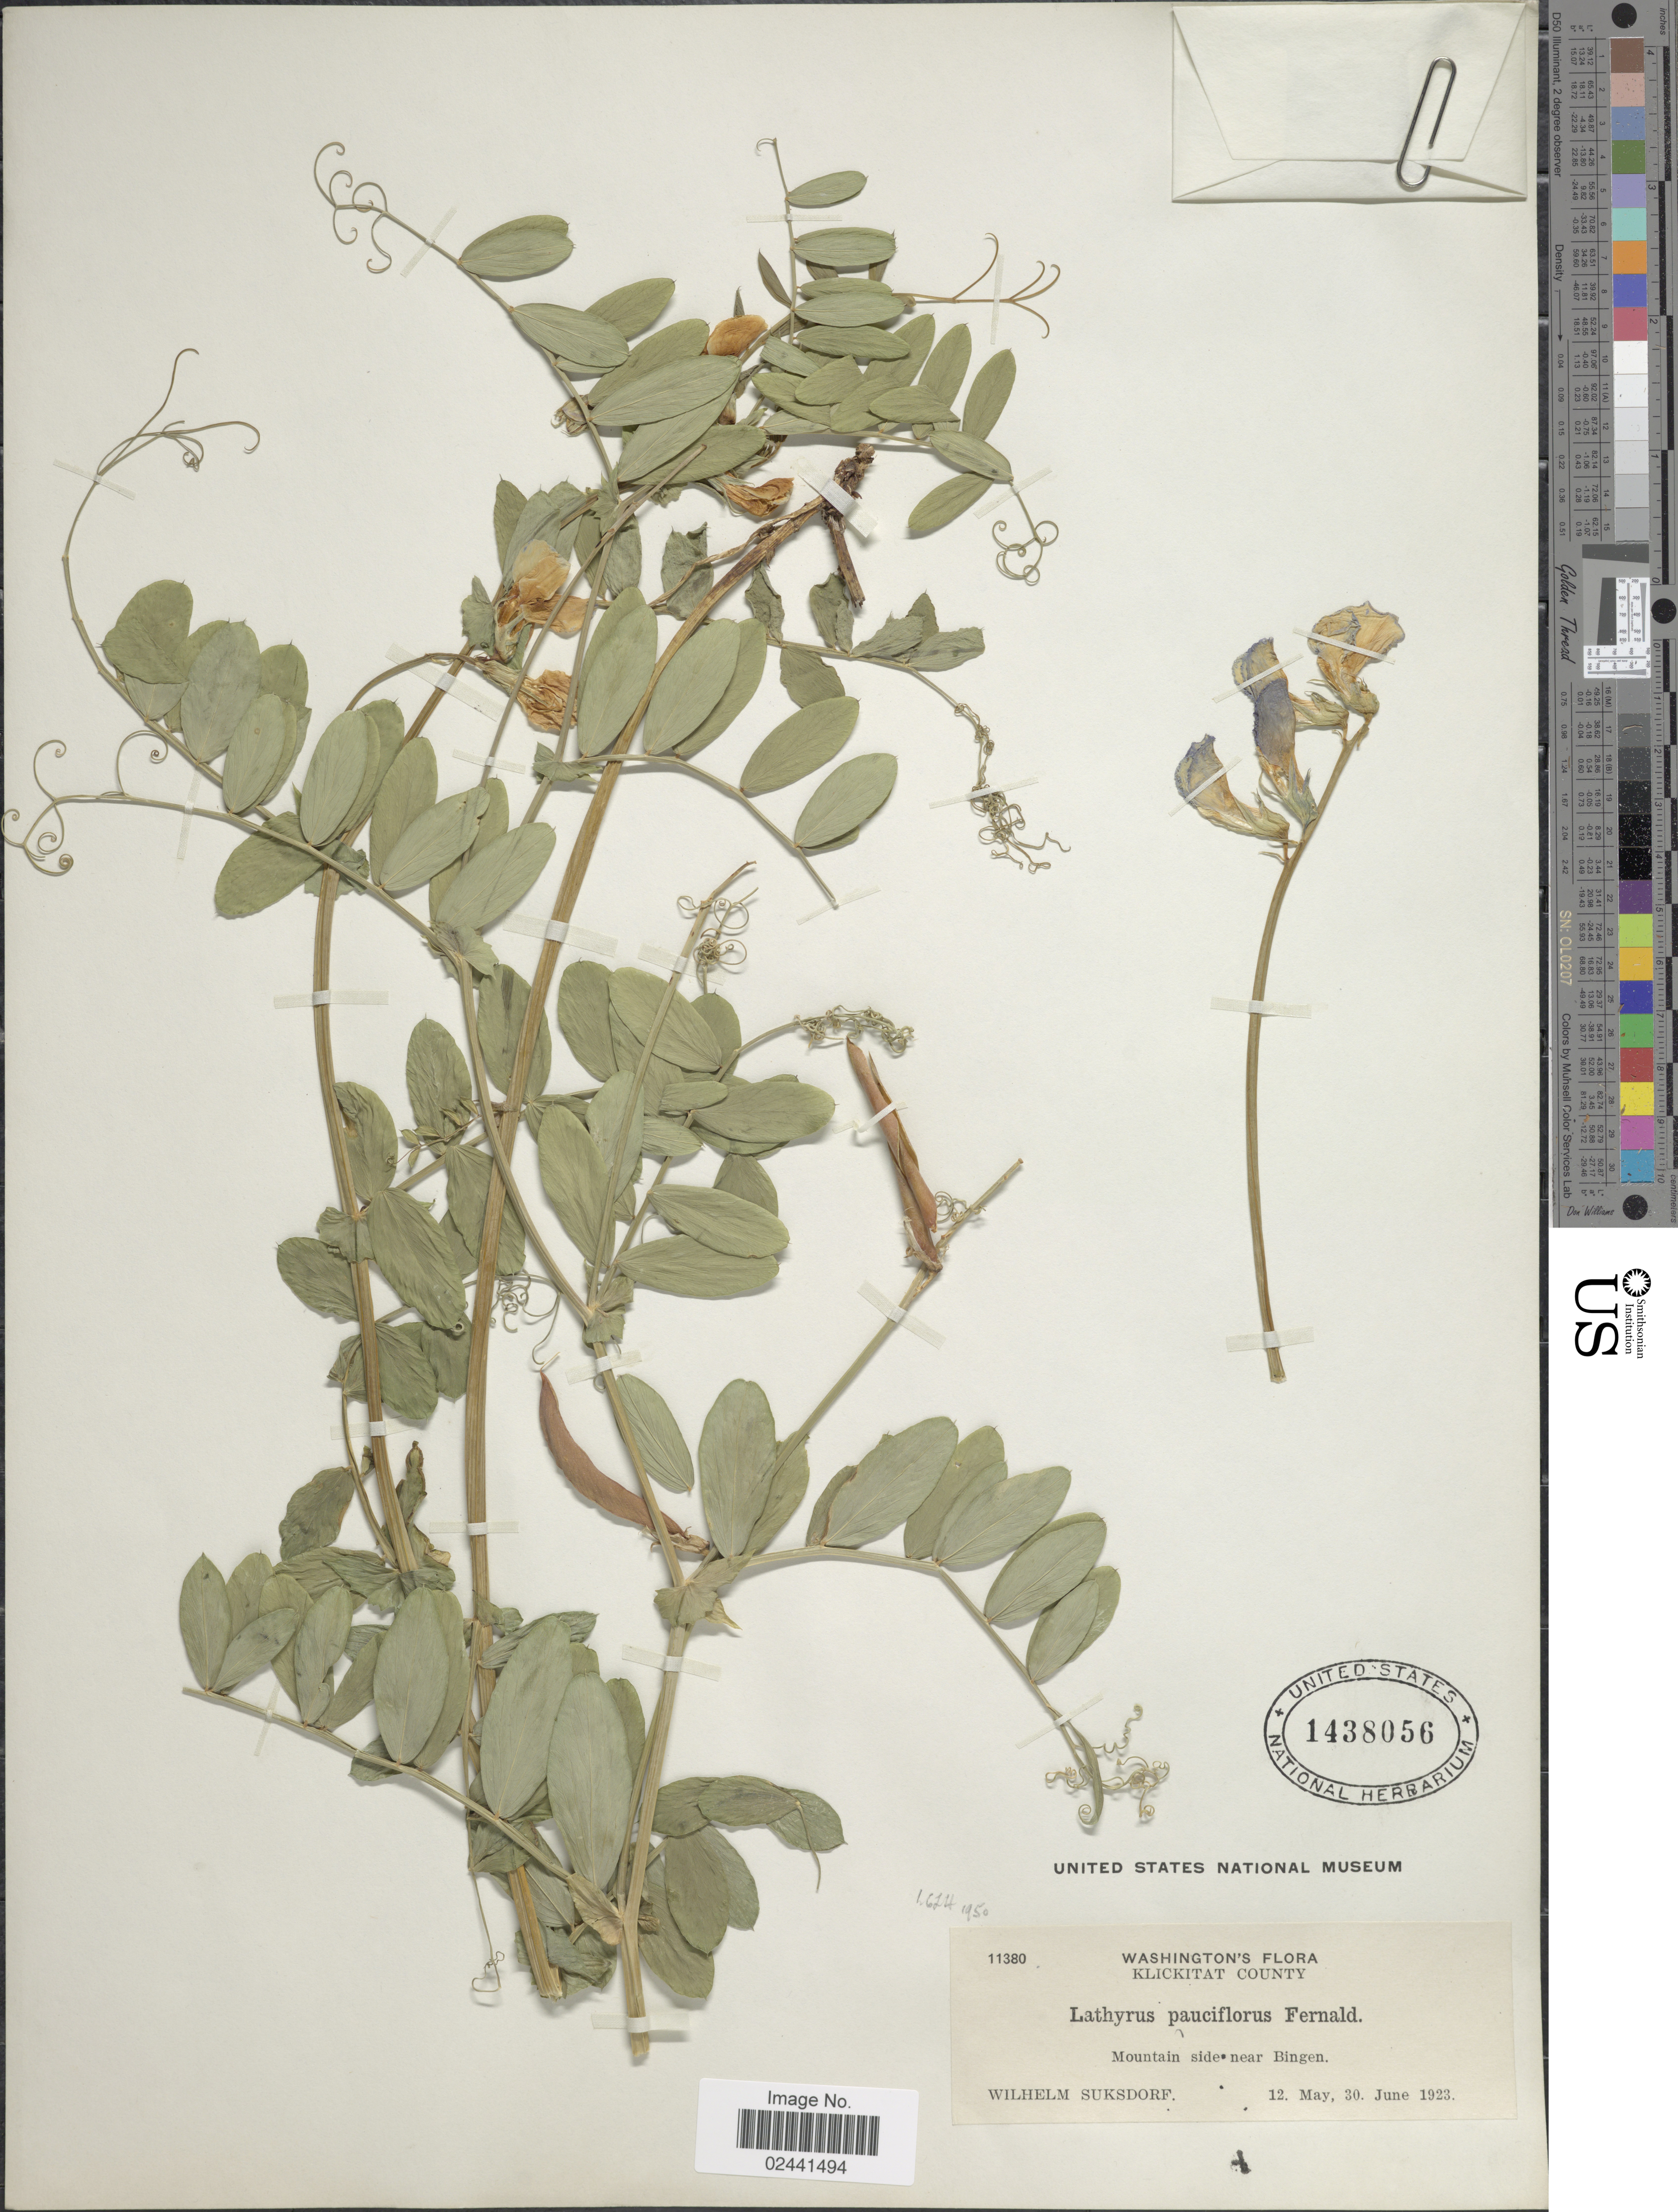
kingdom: Plantae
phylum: Tracheophyta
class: Magnoliopsida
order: Fabales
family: Fabaceae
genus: Lathyrus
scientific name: Lathyrus pauciflorus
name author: Fernald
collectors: W. N. Suksdorf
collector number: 11380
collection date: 1923-05-12/1923-06-30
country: United States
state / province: Washington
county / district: Klickitat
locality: W. Klickitat County, Mountain side near Bingen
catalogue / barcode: US 1438056